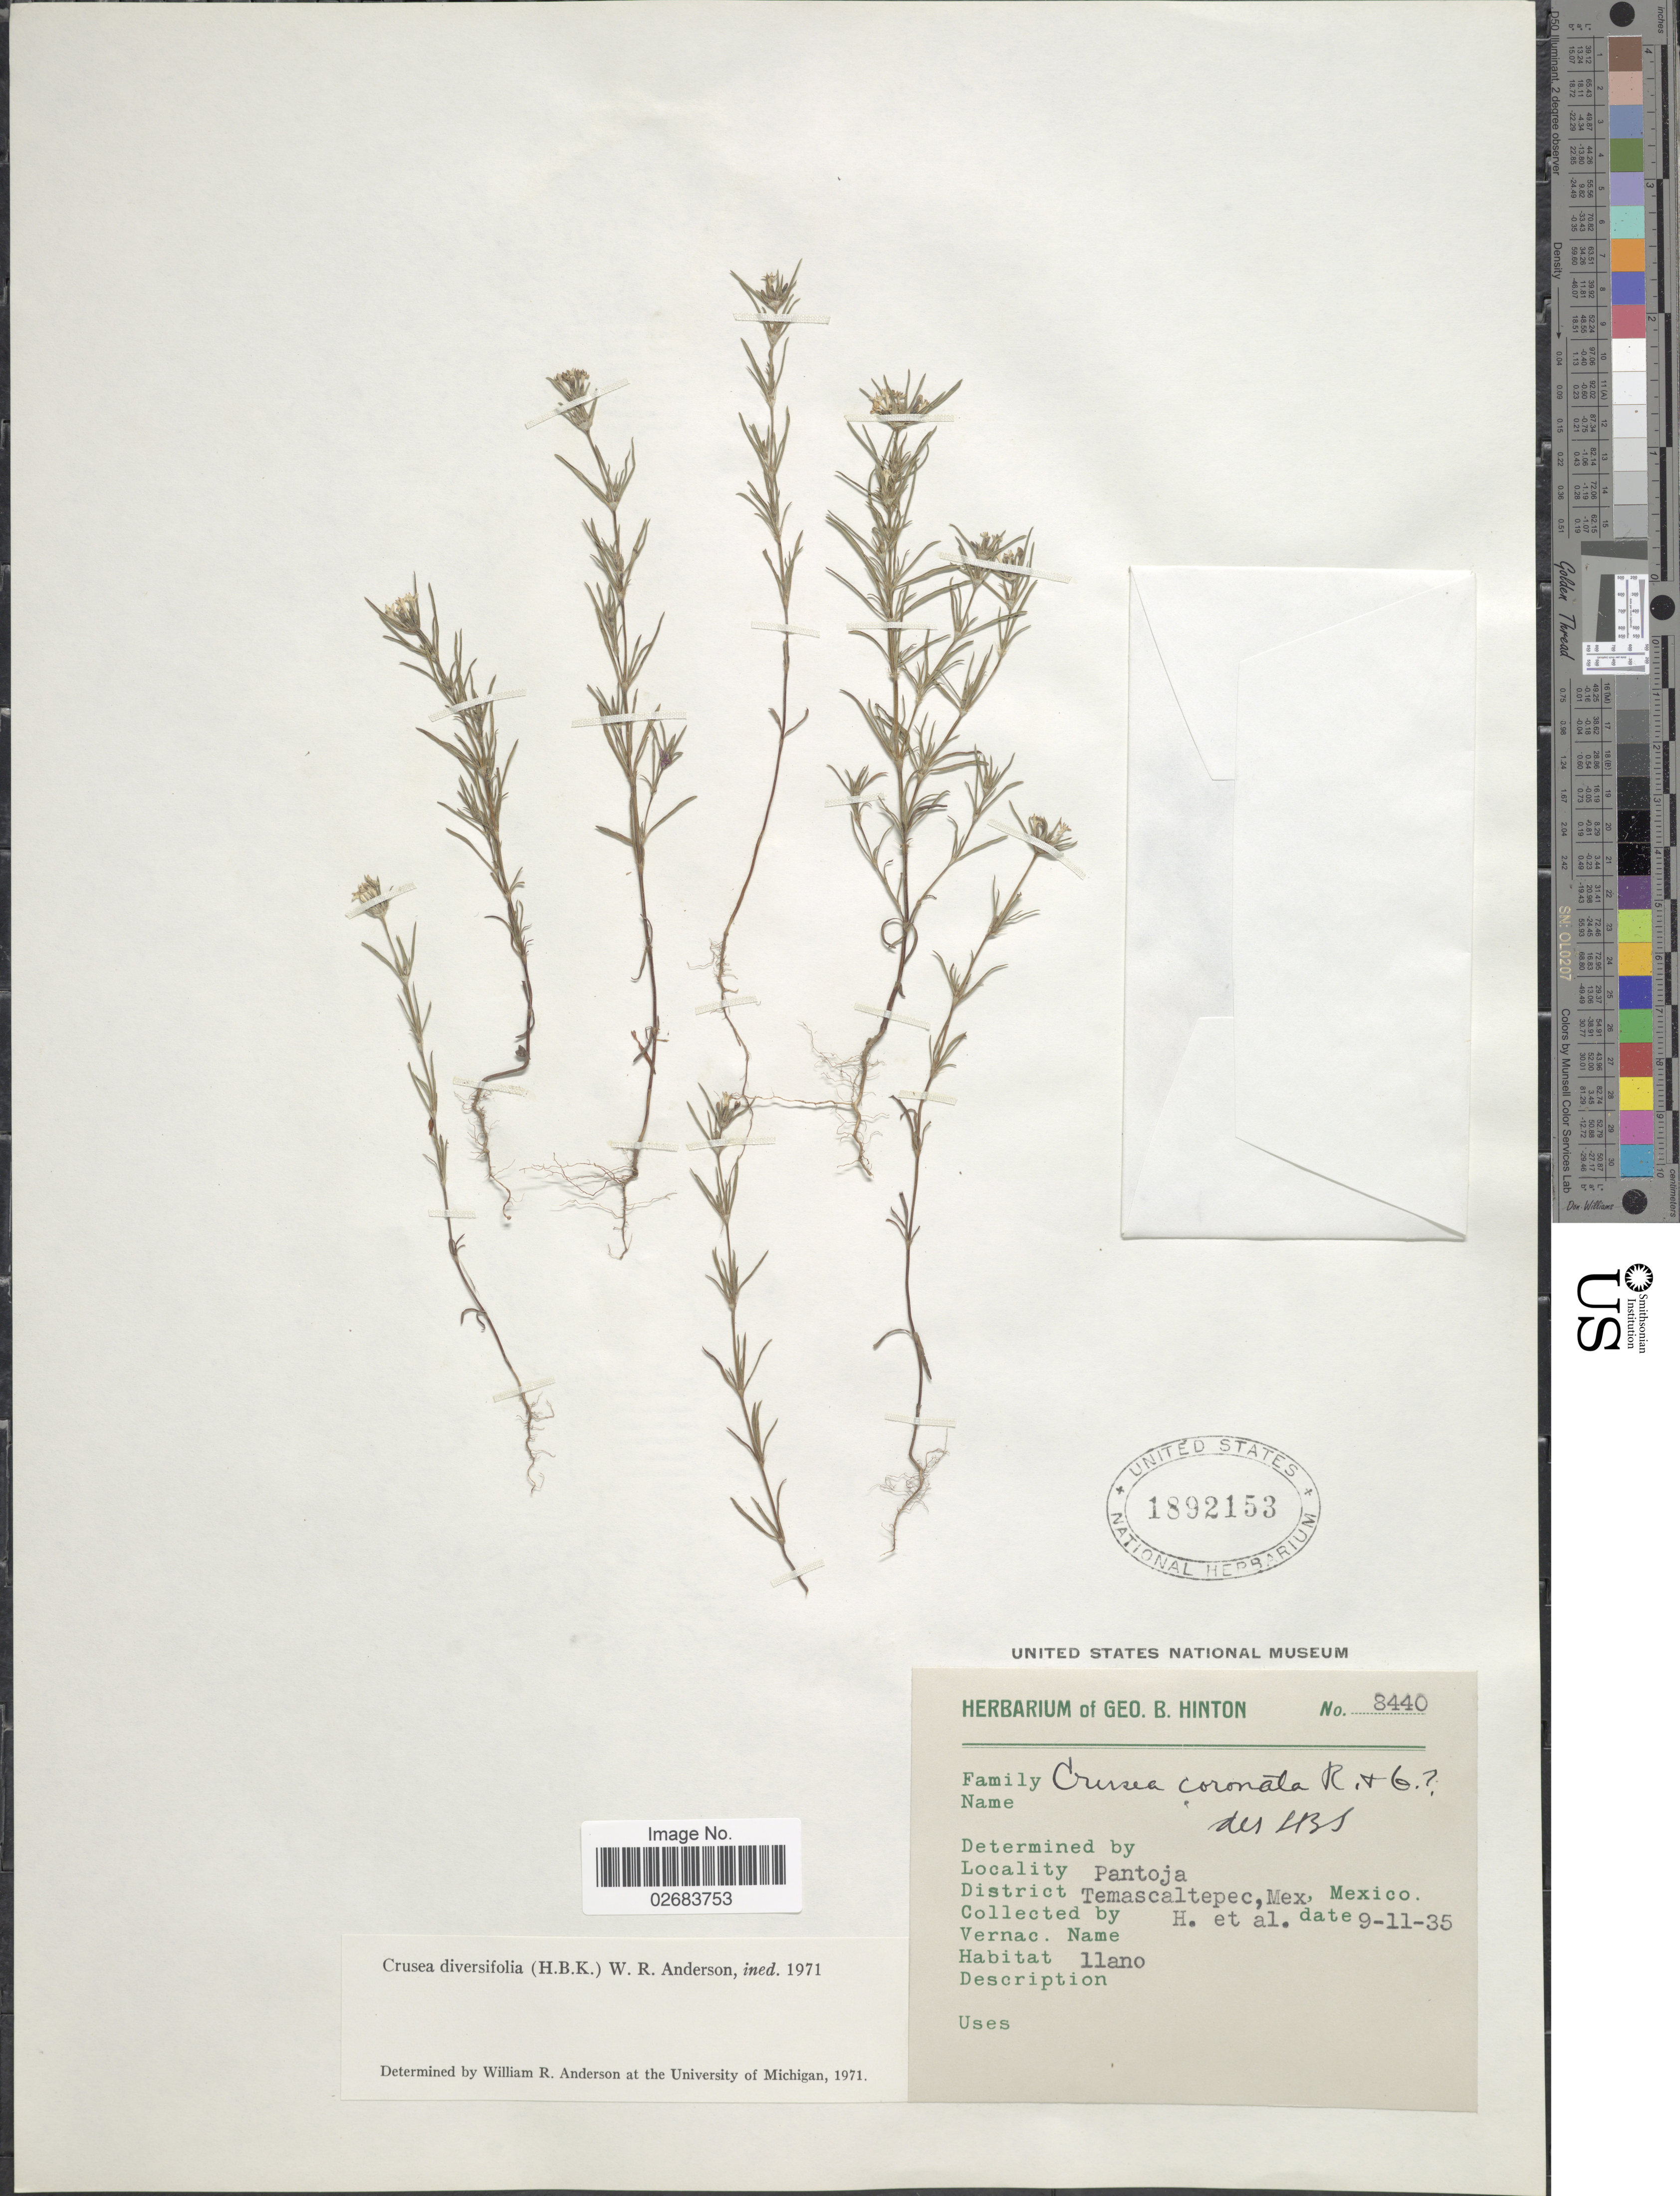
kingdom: Plantae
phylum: Tracheophyta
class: Magnoliopsida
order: Gentianales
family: Rubiaceae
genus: Crusea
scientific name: Crusea diversifolia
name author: (Kunth) W.R. Anderson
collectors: G. B. Hinton & et al.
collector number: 8440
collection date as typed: Transcribed d/m/y: 11/9/35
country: Mexico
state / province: México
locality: Pantoja. District Temascaltepec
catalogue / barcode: US 1892153